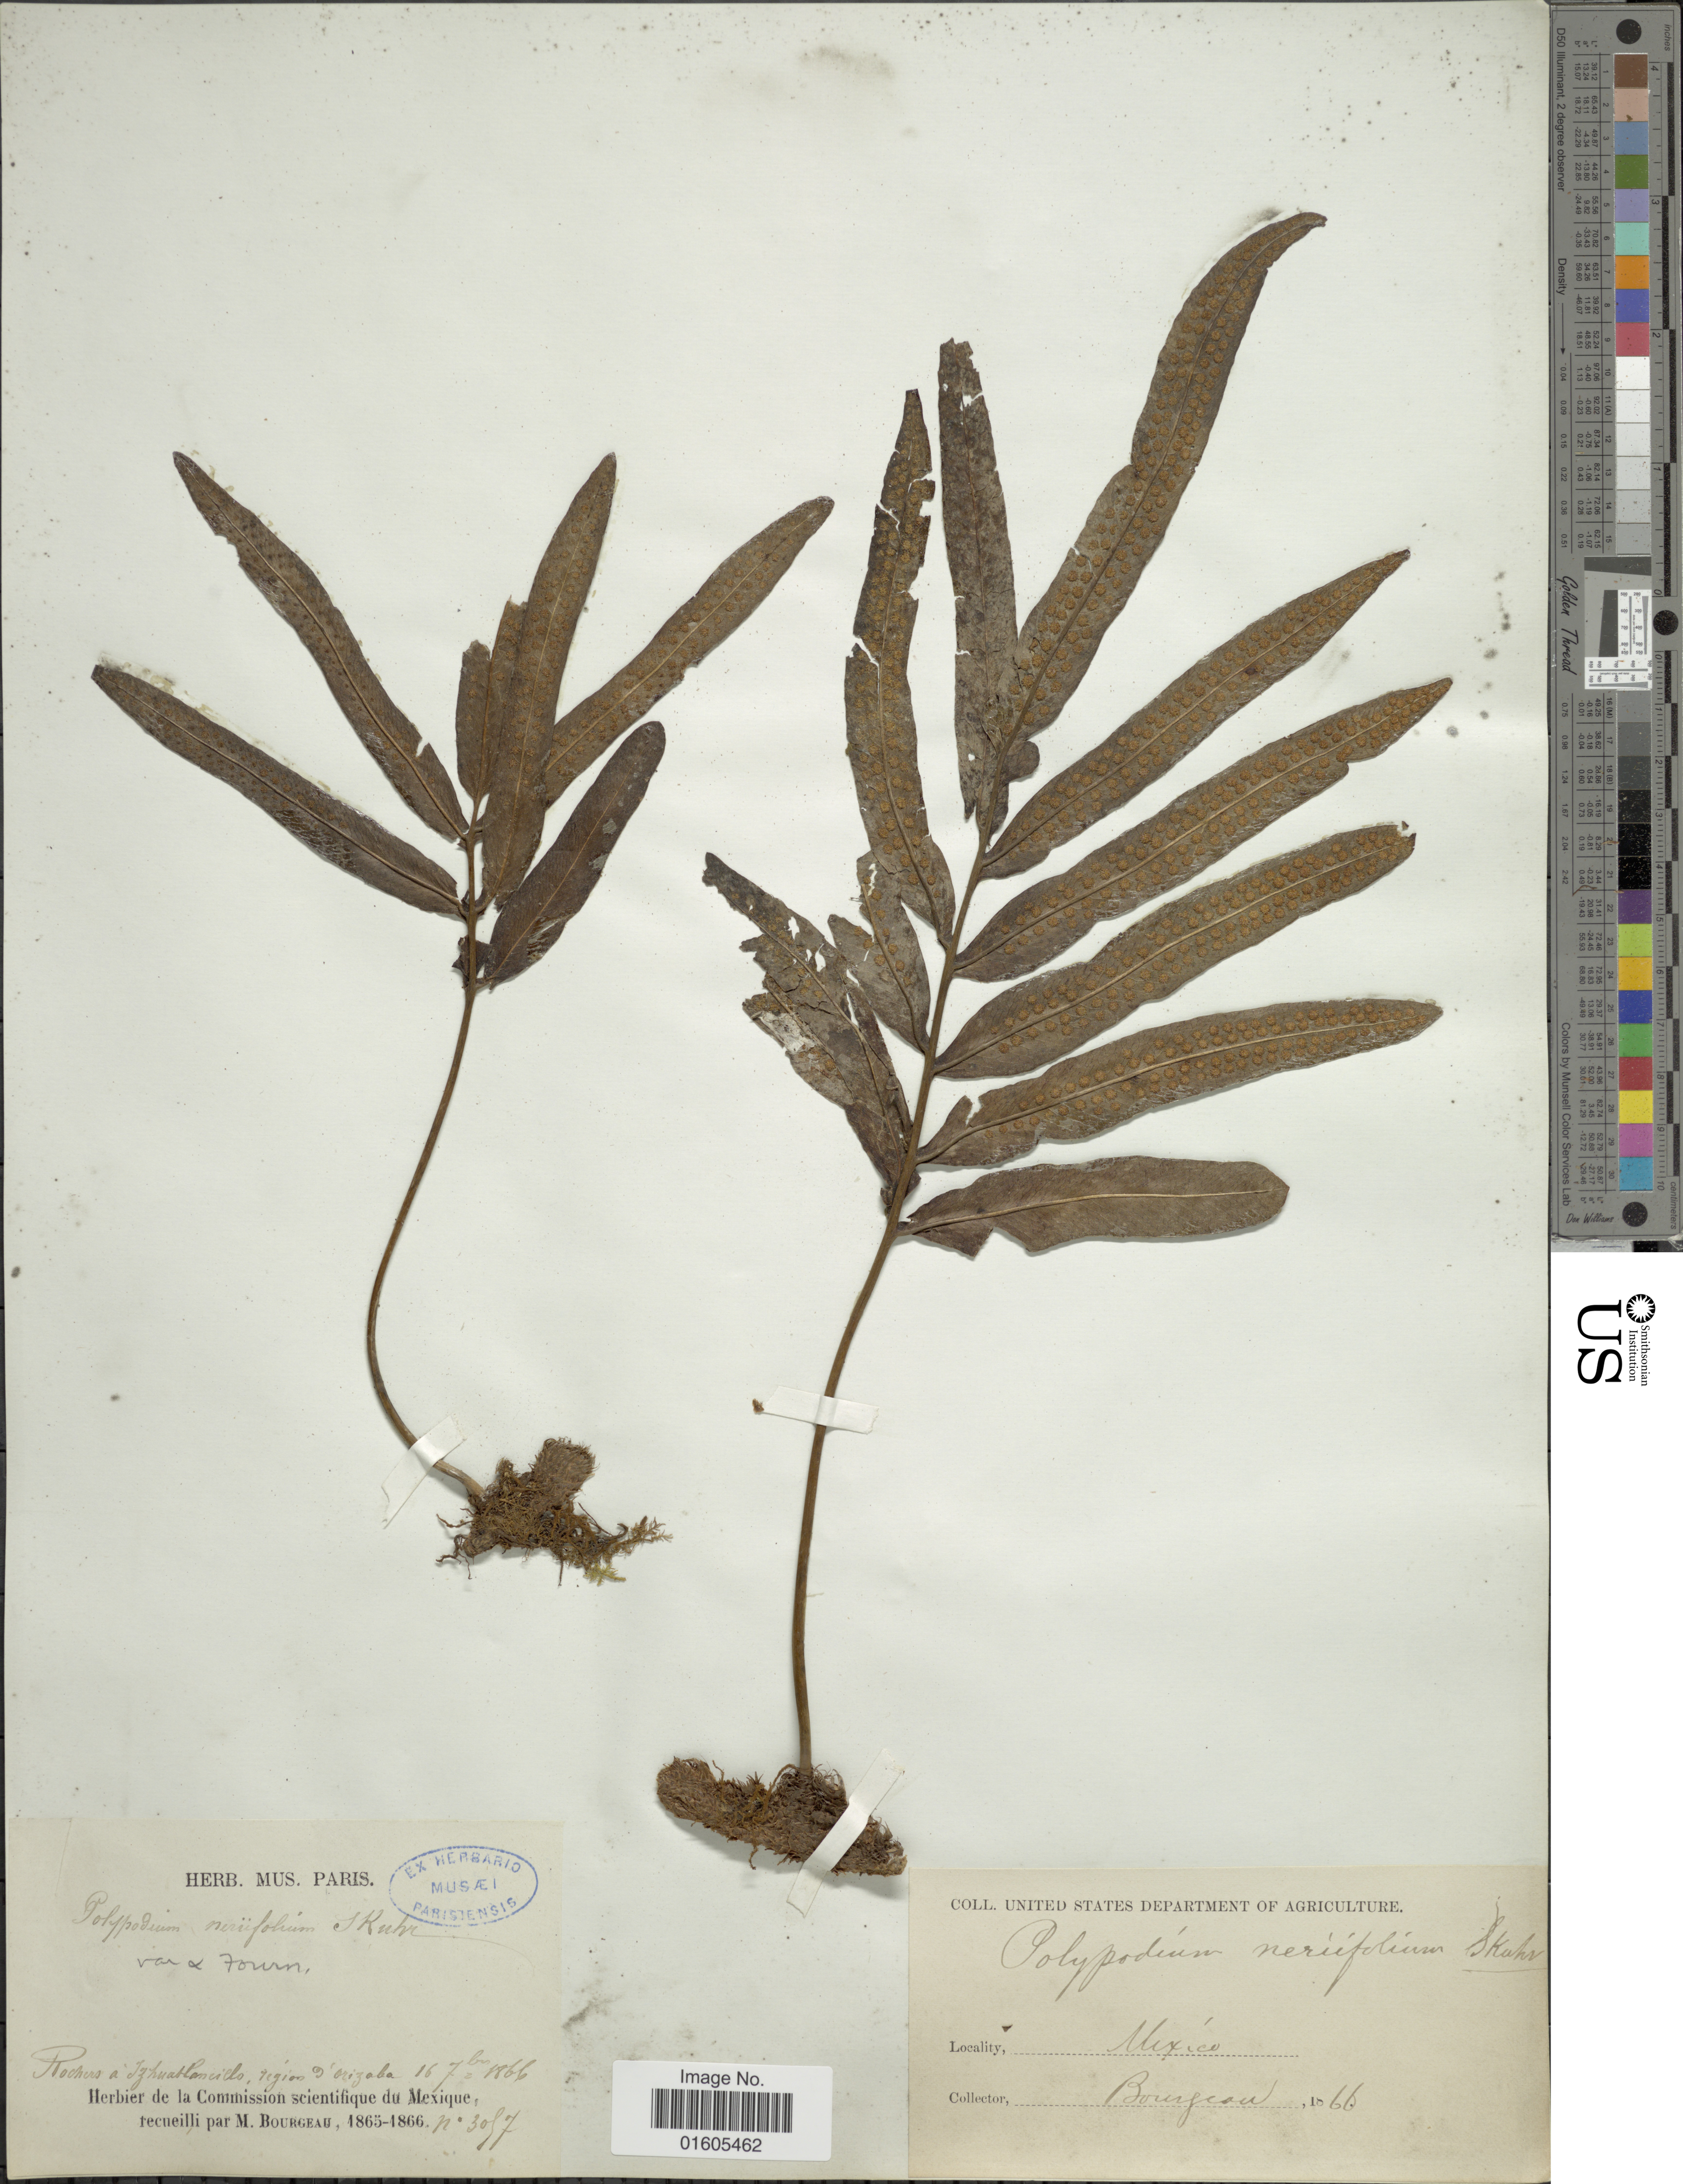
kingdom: Plantae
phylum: Tracheophyta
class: Polypodiopsida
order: Polypodiales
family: Polypodiaceae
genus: Serpocaulon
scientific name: Serpocaulon triseriale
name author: (Sw.) A.R. Sm.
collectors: M. Bourgeau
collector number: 3097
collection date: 1866-07-16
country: Mexico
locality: Rochers a Izhuatamcillo d'Orizaba